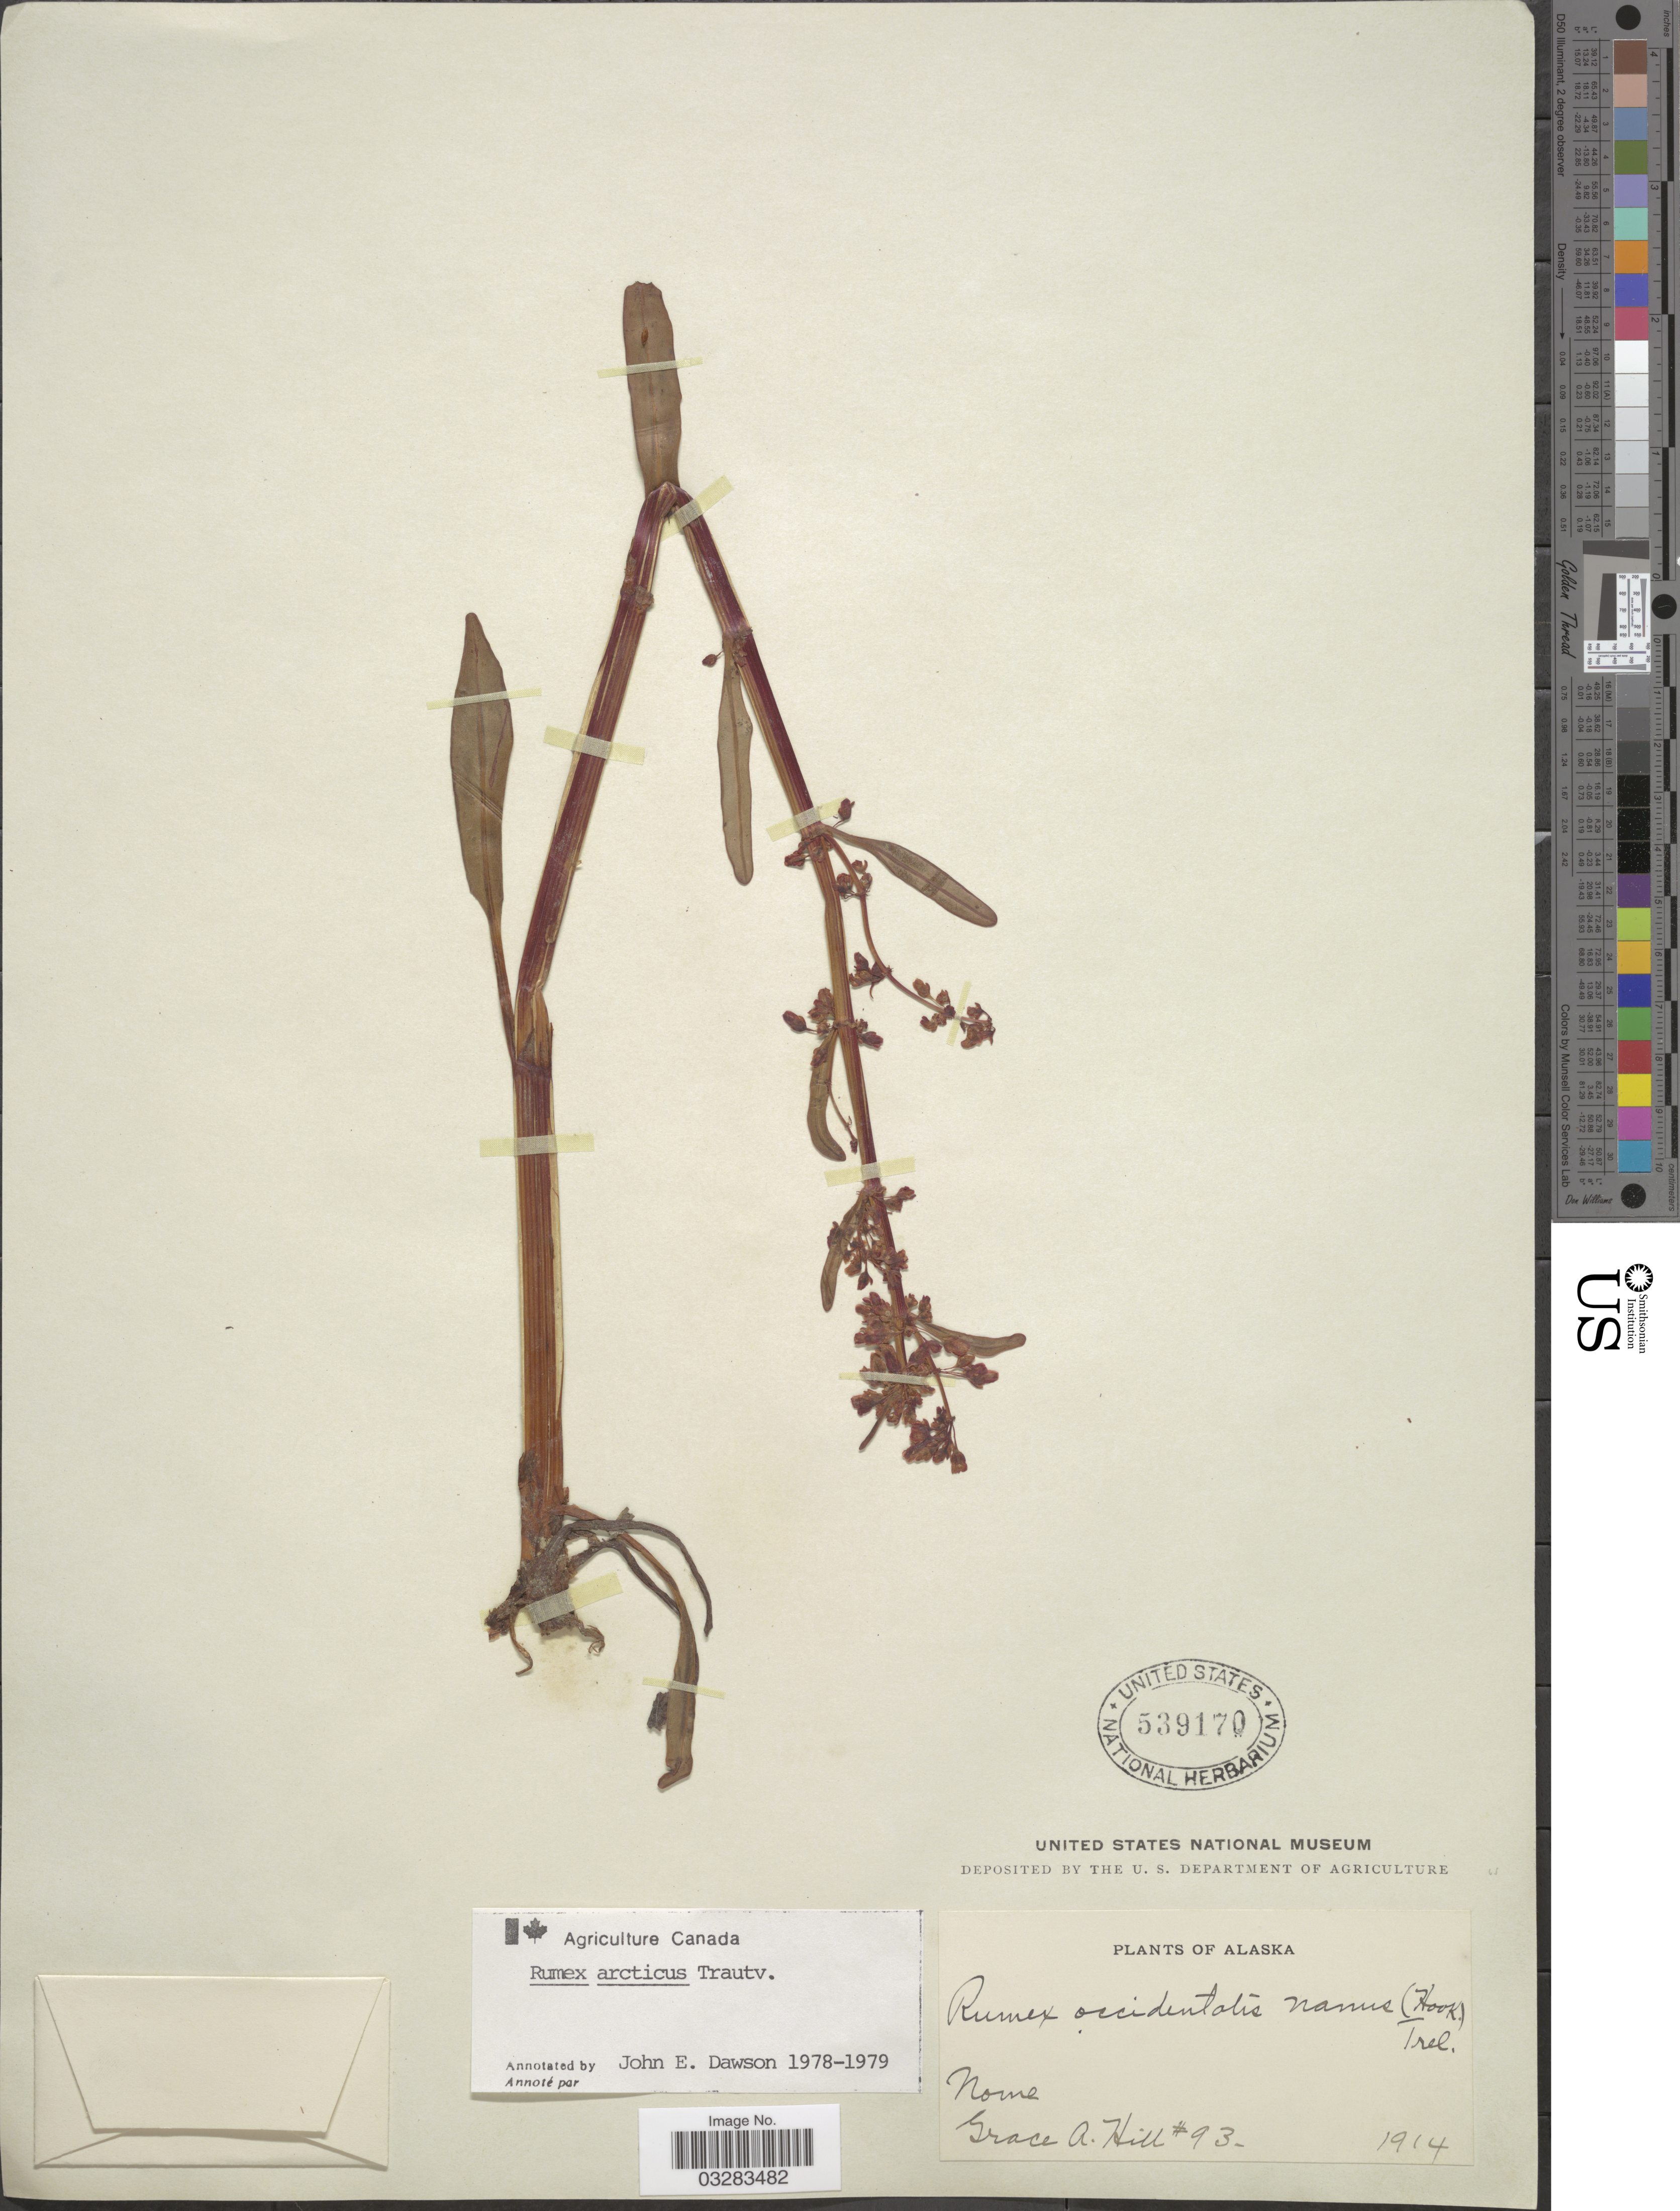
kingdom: Plantae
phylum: Tracheophyta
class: Magnoliopsida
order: Caryophyllales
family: Polygonaceae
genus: Rumex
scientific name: Rumex arcticus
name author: Trautv.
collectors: G. A. Hill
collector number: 93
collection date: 1914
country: United States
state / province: Alaska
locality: Nome.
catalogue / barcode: US 539170